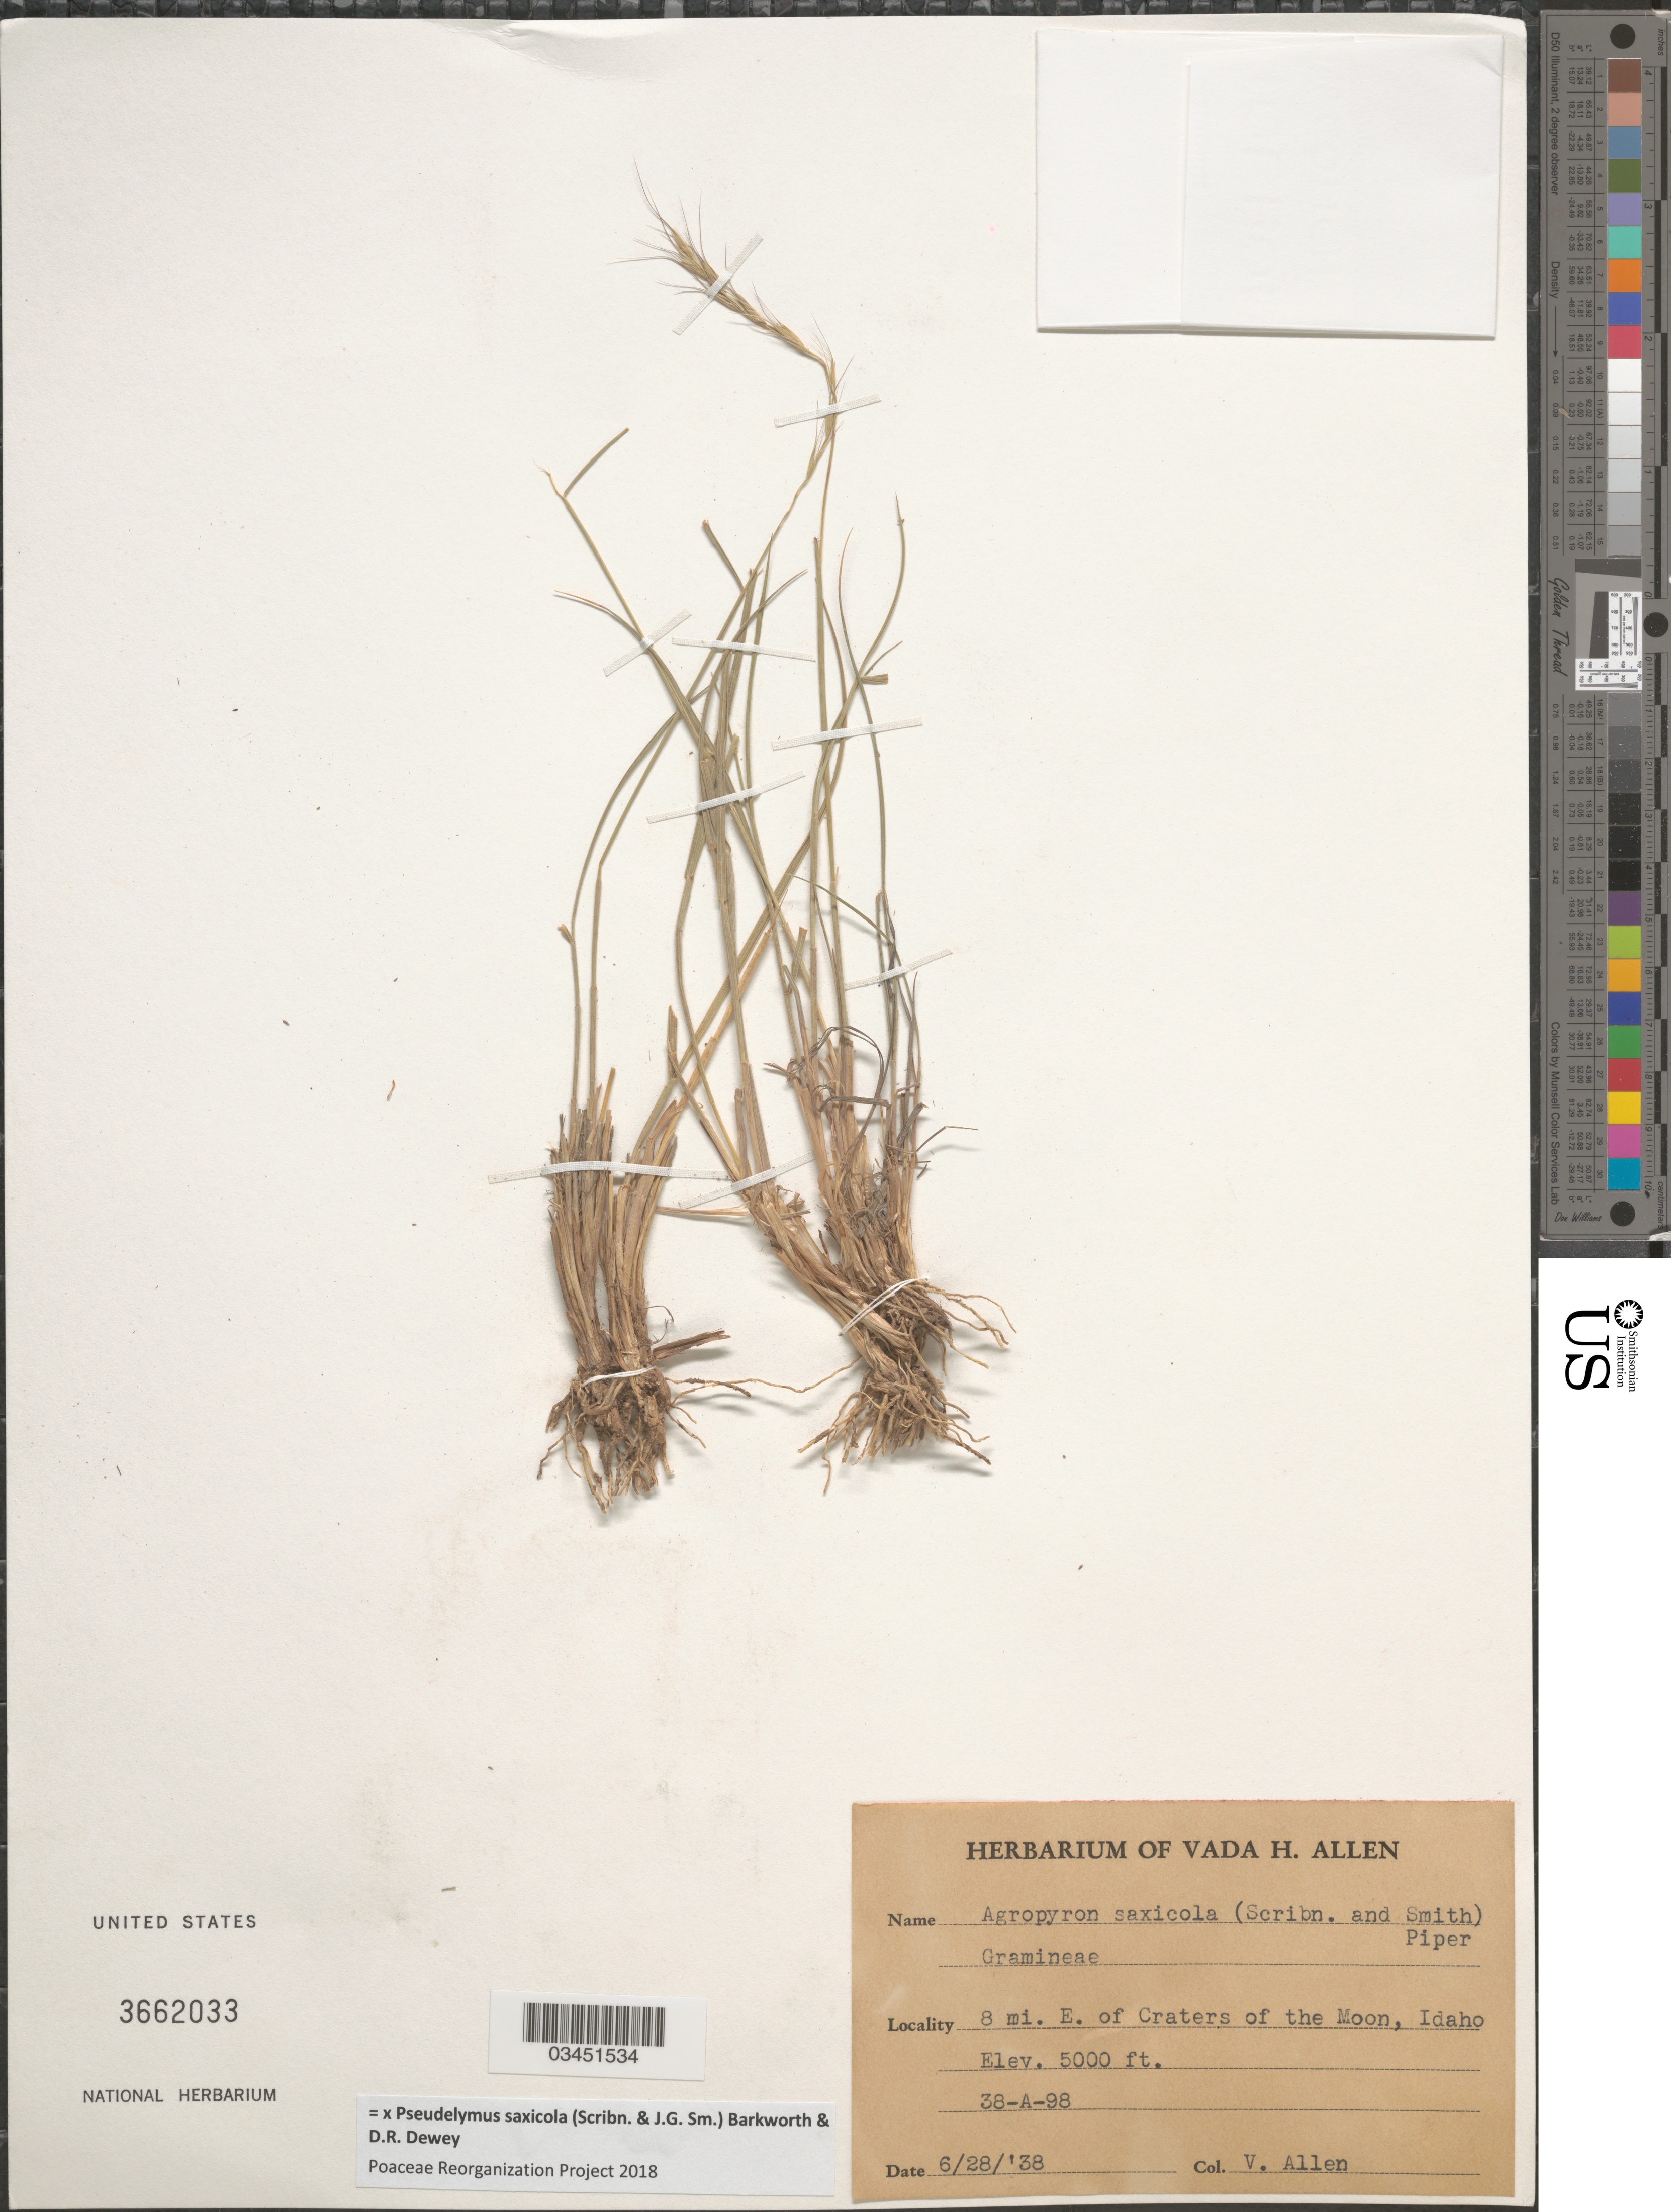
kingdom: Plantae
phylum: Tracheophyta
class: Liliopsida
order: Poales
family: Poaceae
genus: Pseudelymus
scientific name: x Pseudelymus saxicola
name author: (Scribn. & J.G. Sm.) Barkworth & Dewey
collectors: V. Allen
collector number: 38-A-98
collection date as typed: Transcribed d/m/y: 28/6/38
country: United States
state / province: Idaho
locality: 8 mi. E. of Craters of the Moon.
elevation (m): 1524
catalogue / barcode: US 3662033